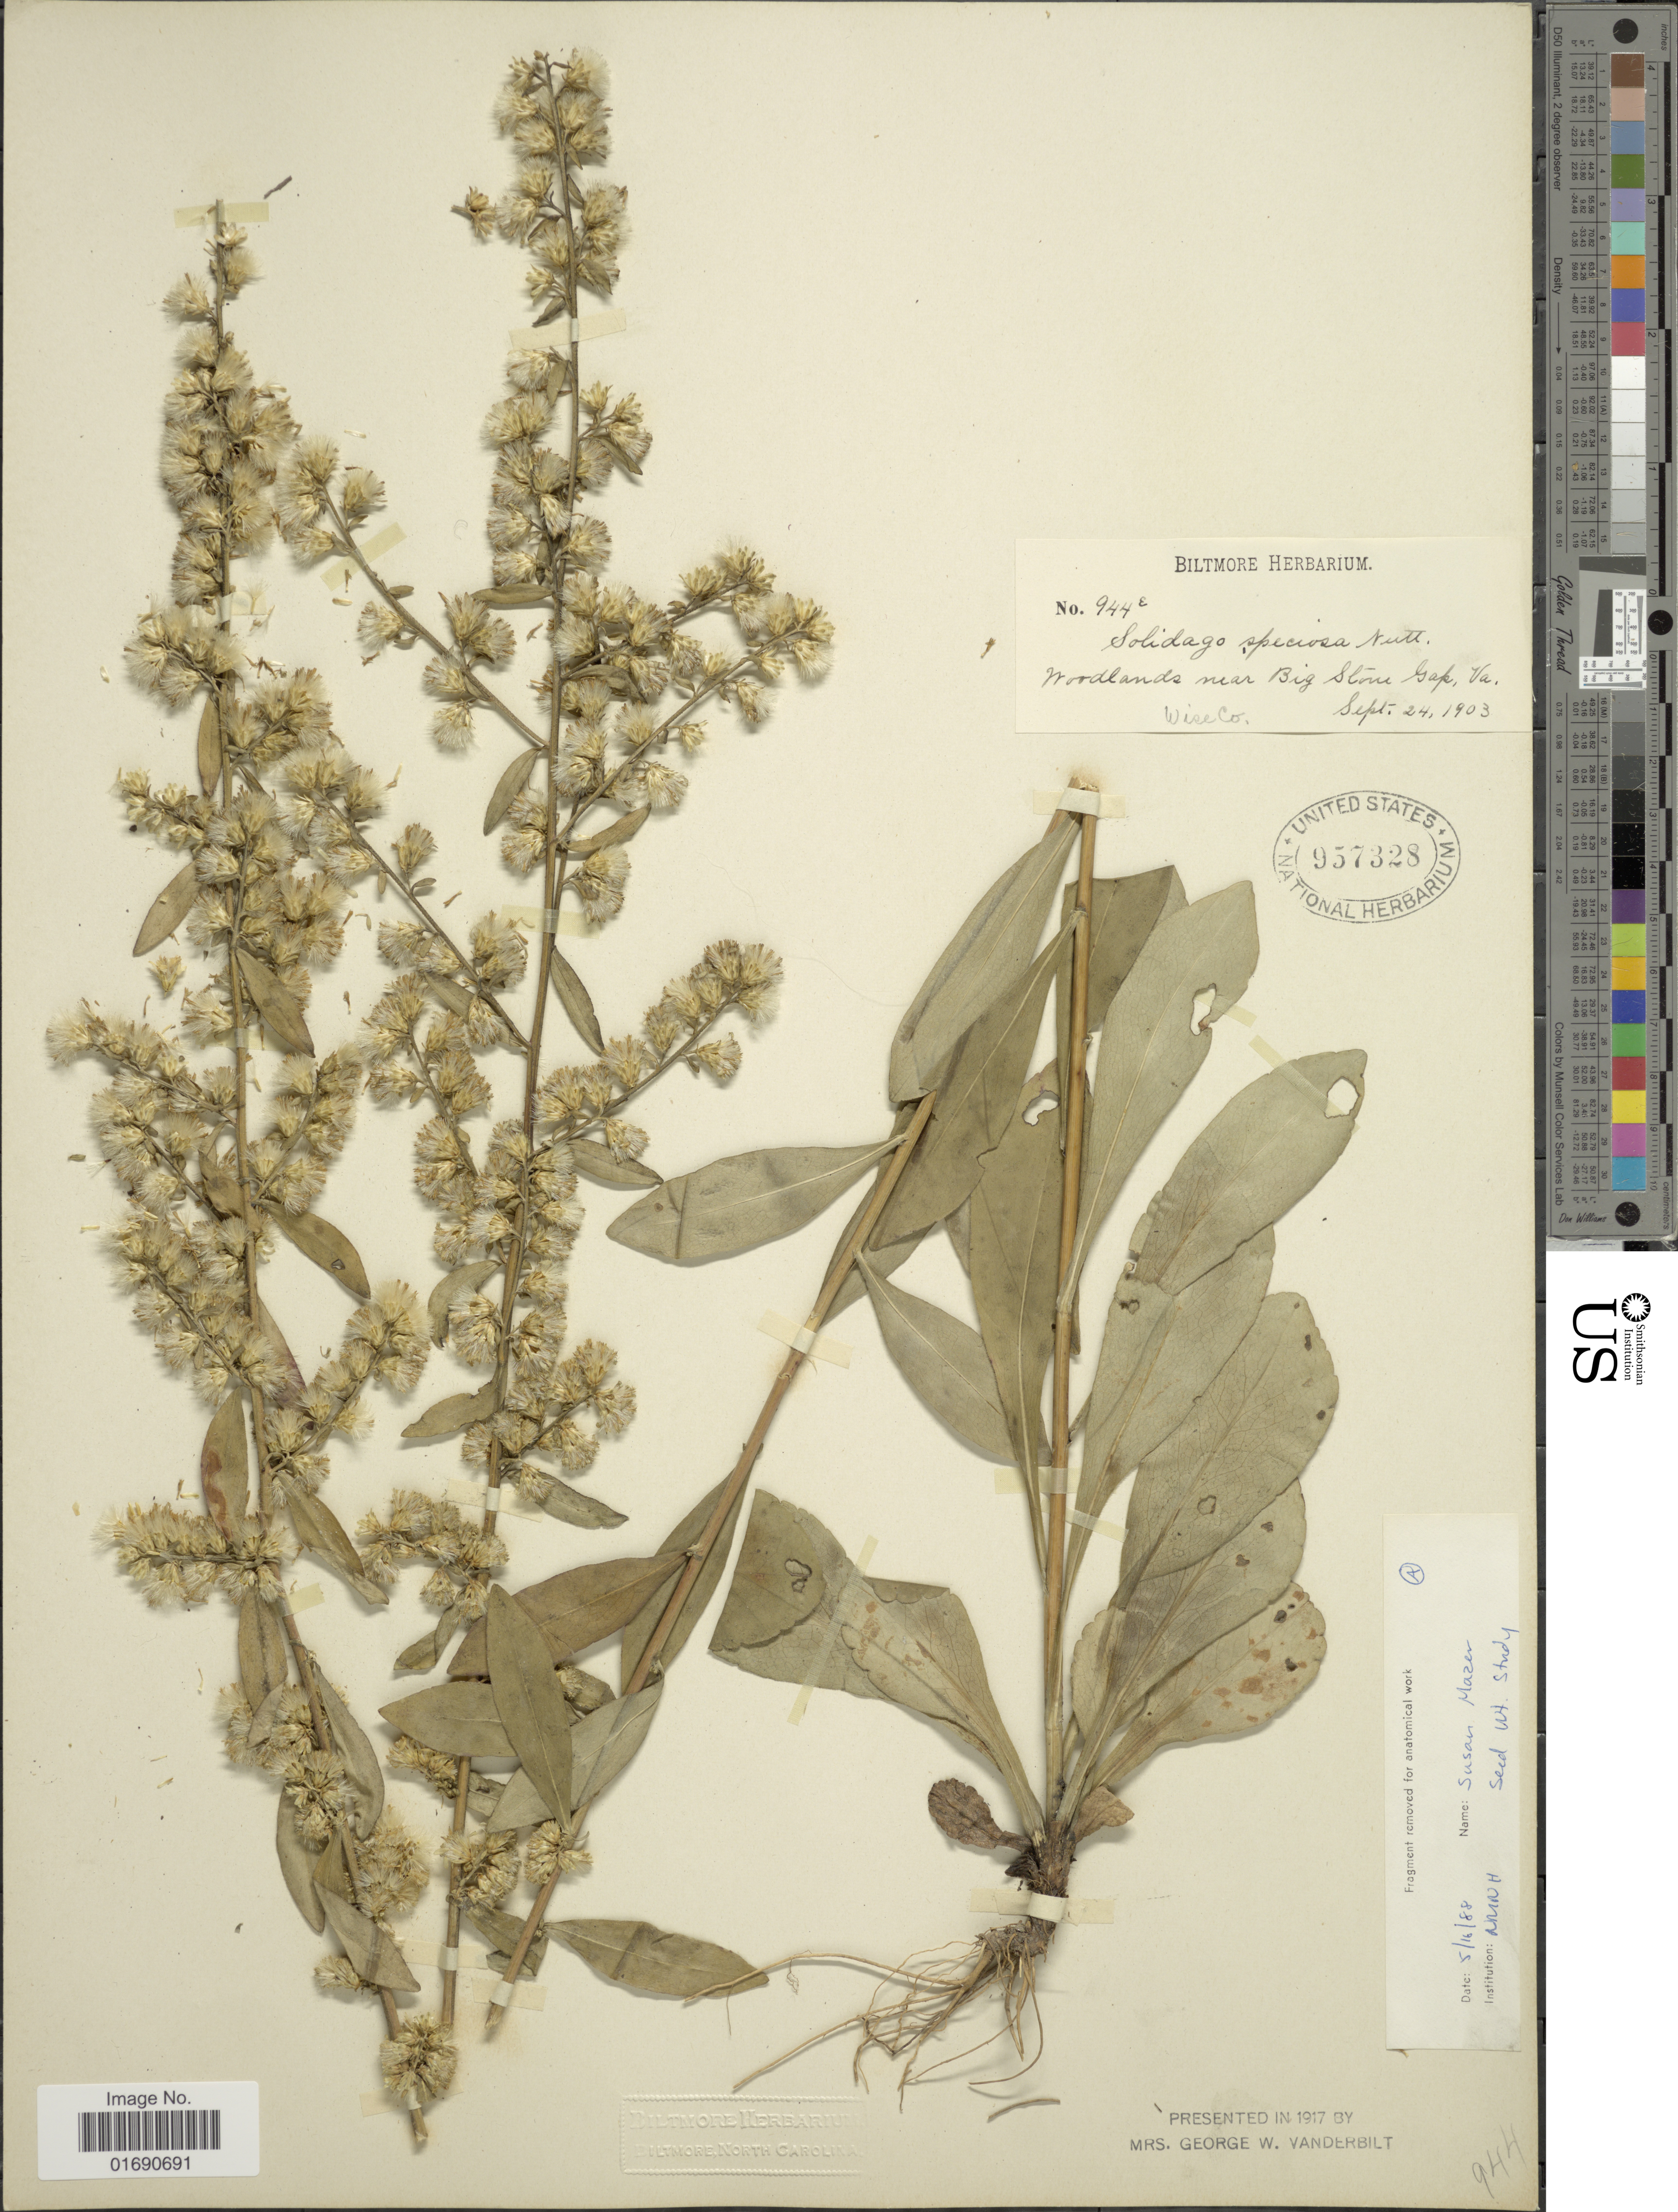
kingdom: Plantae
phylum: Tracheophyta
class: Magnoliopsida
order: Asterales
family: Asteraceae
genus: Solidago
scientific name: Solidago speciosa var. speciosa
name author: Nutt.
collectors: ex herb. Biltmore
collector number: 944e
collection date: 1903-09-24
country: United States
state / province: Virginia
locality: Woodlands near Big Stone Gap, Wise Co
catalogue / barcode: US 957328